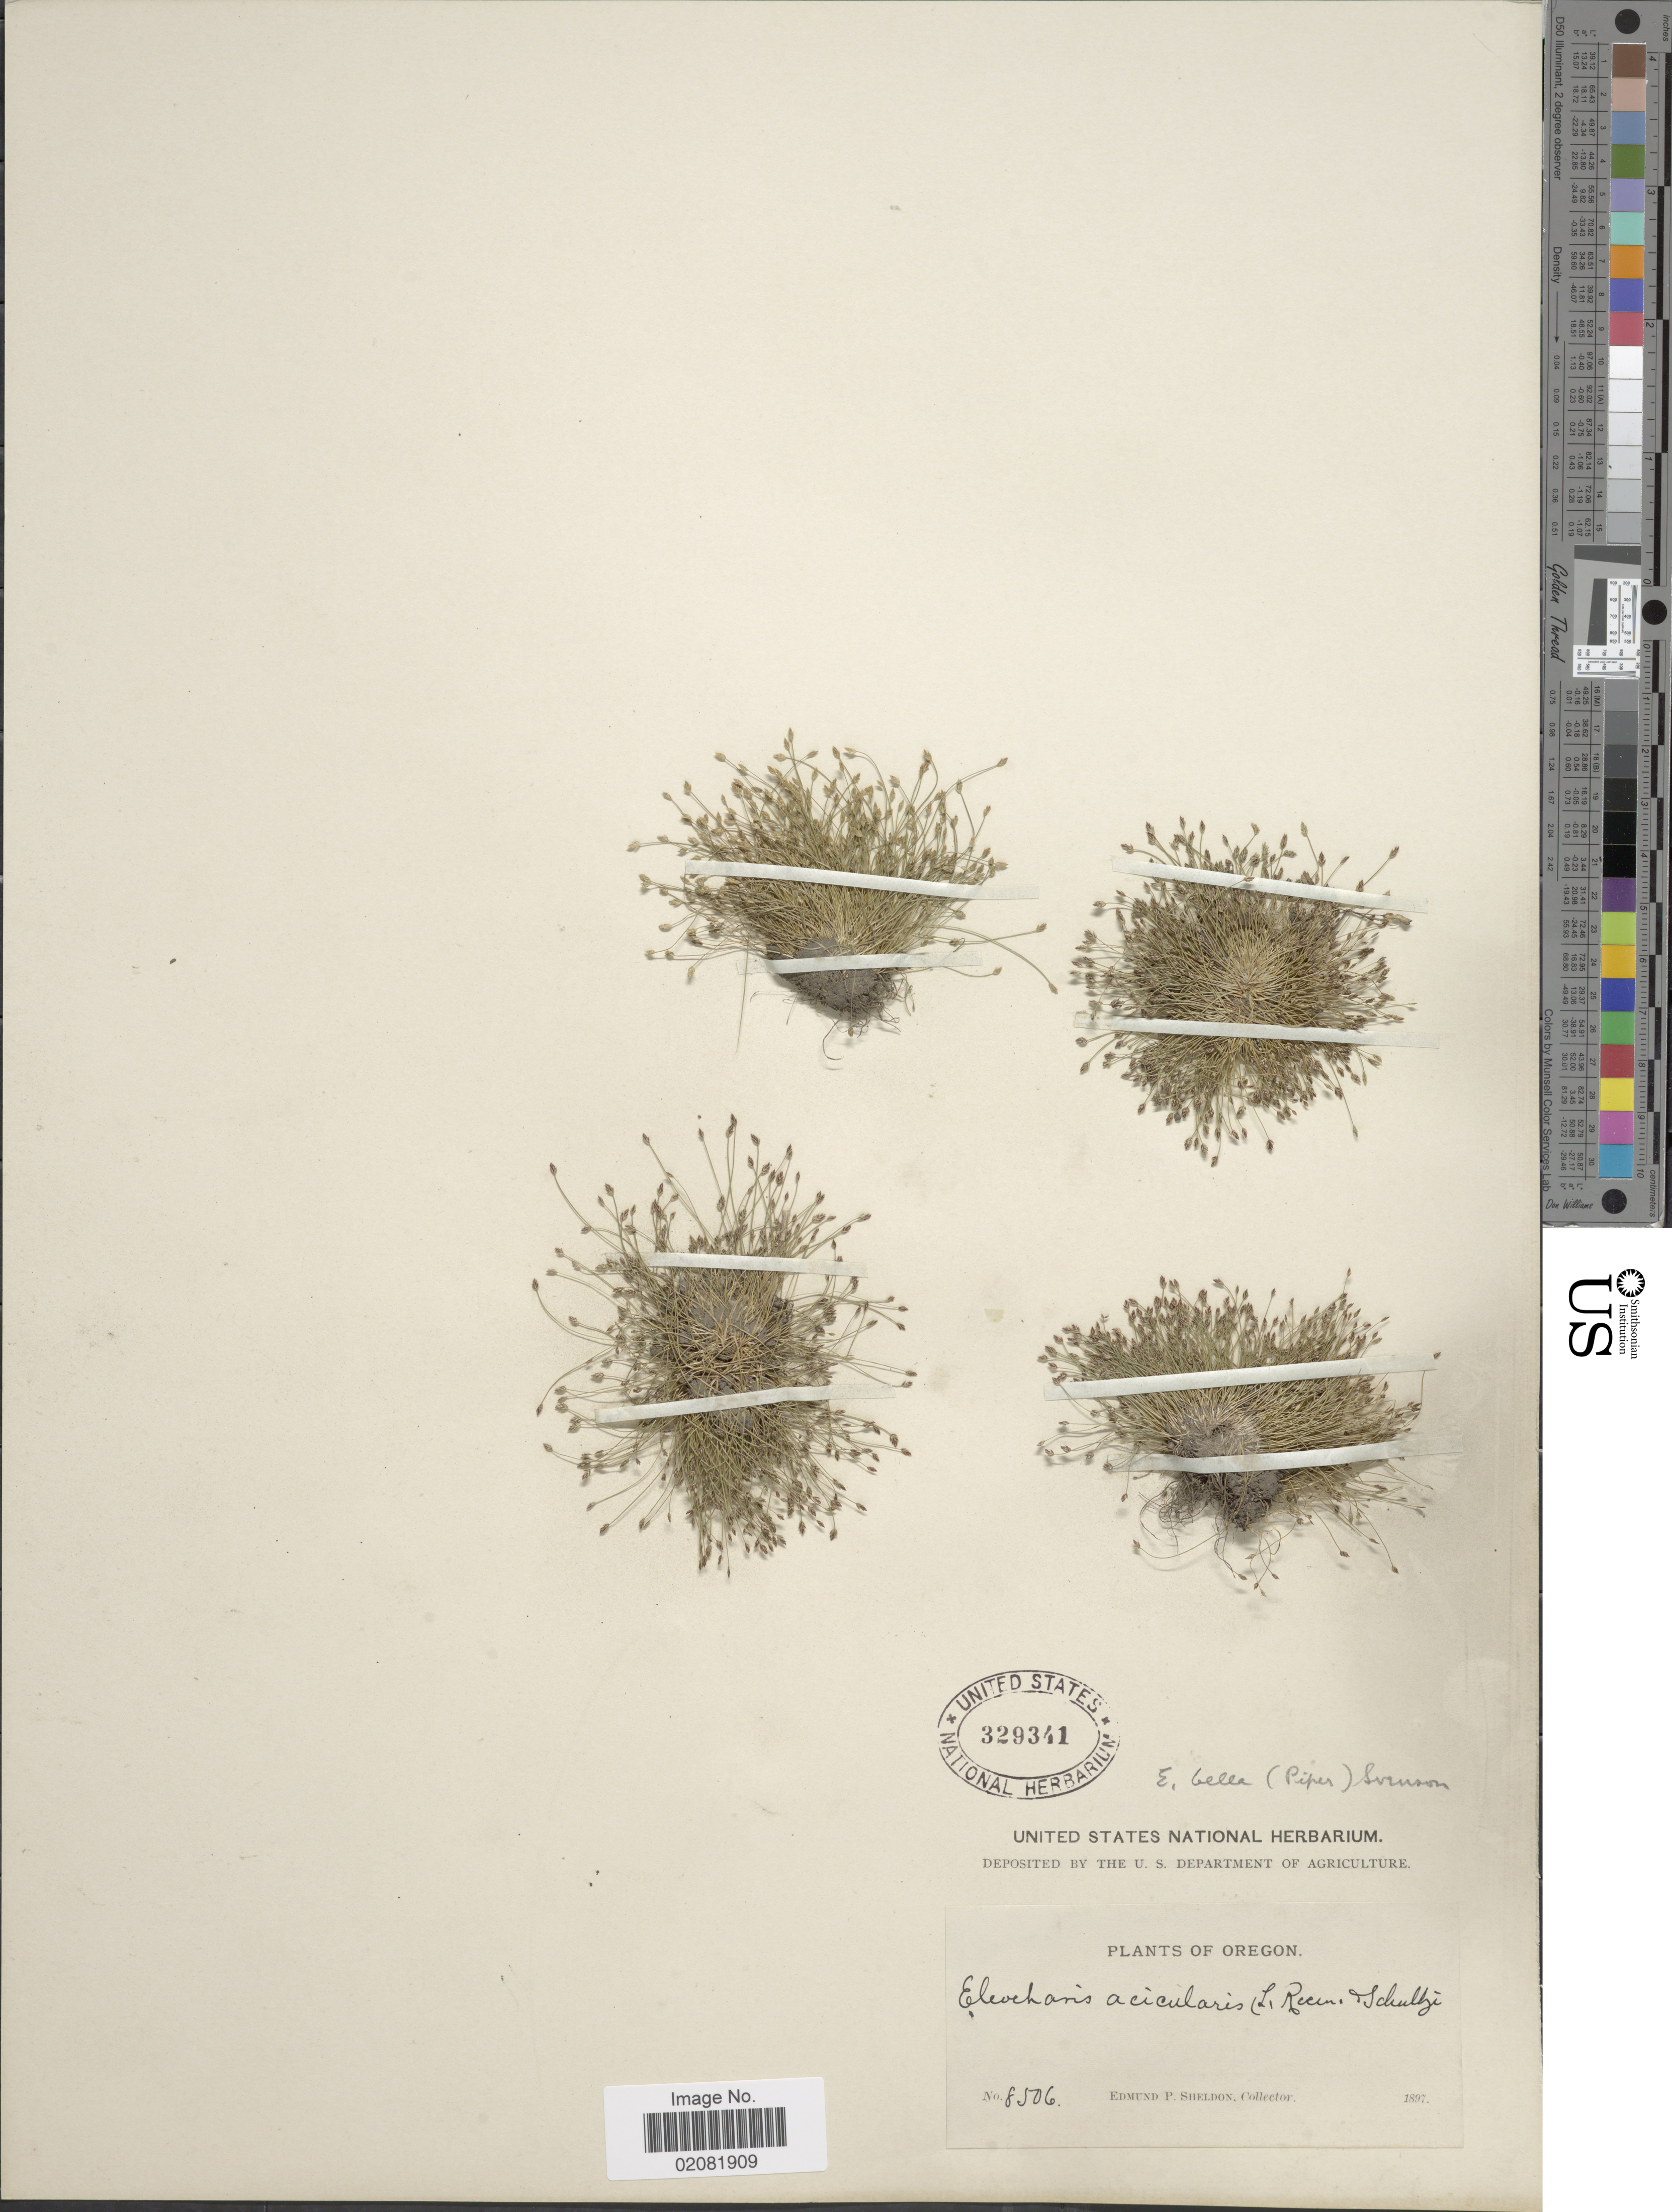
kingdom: Plantae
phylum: Tracheophyta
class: Liliopsida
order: Poales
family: Cyperaceae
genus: Eleocharis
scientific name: Eleocharis bella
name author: (Piper) Svenson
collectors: E. P. Sheldon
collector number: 8506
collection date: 1897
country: United States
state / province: Oregon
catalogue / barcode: US 329341